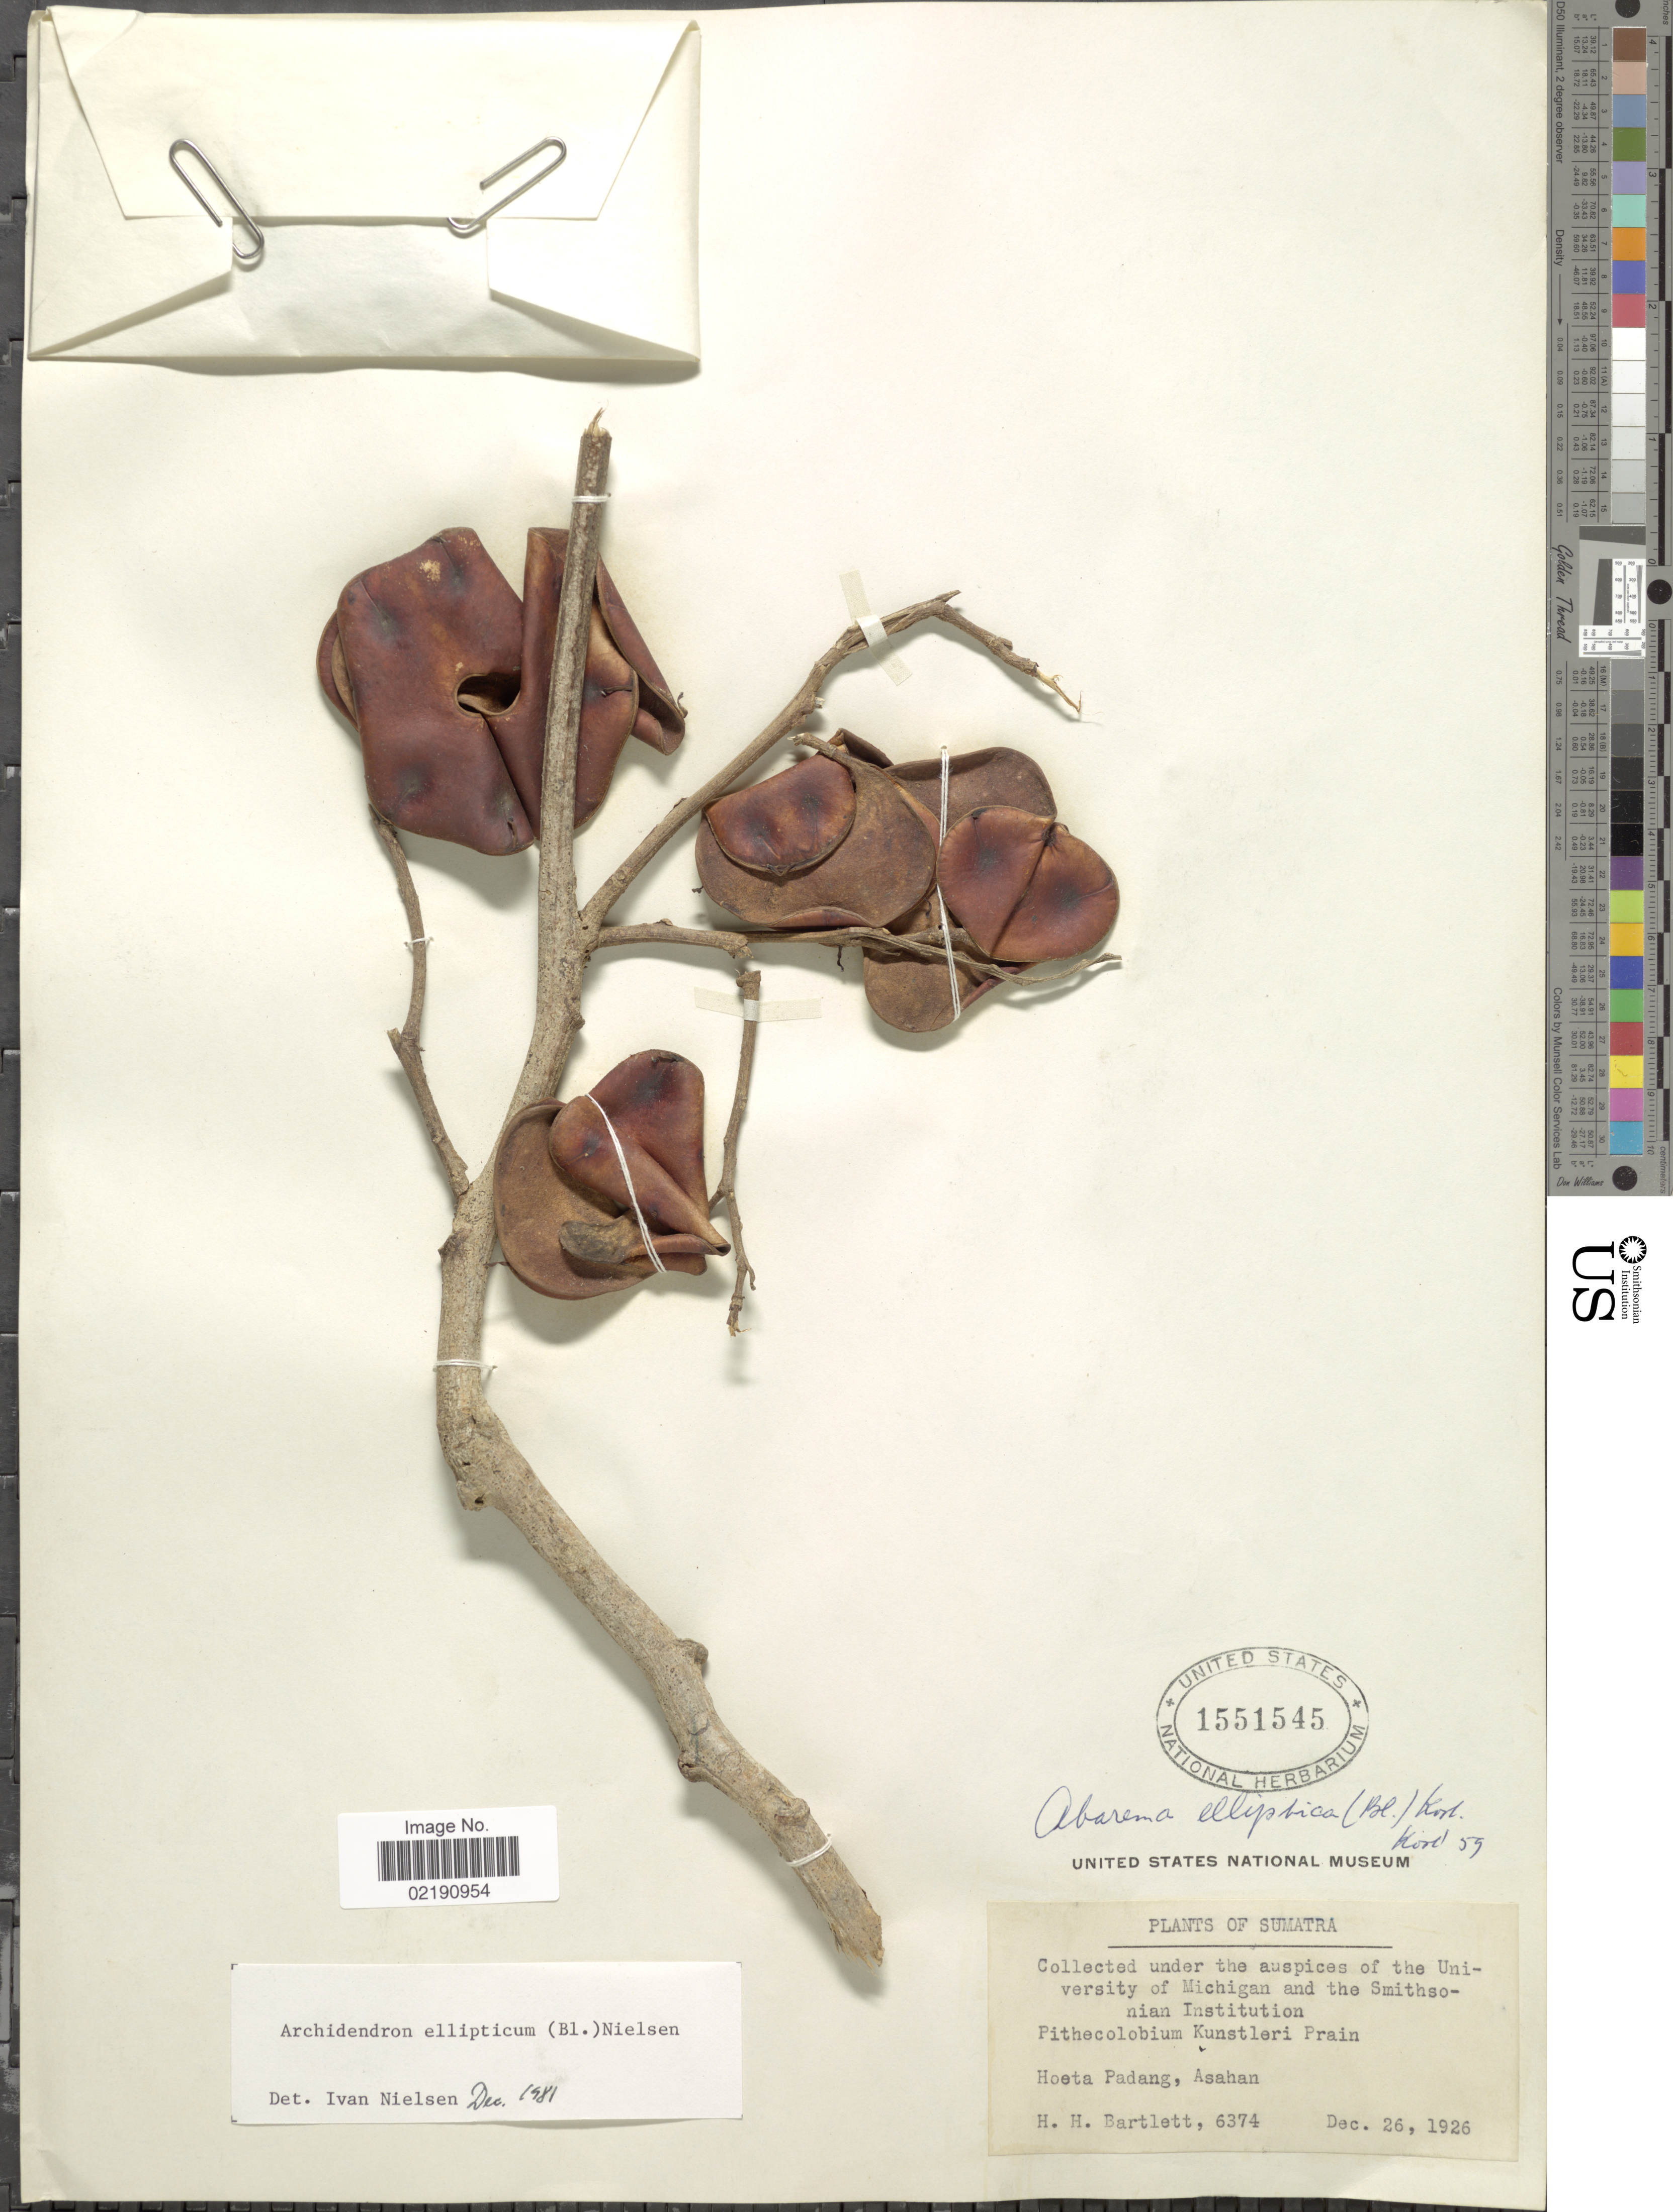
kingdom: Plantae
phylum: Tracheophyta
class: Magnoliopsida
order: Fabales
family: Fabaceae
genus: Archidendron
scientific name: Archidendron ellipticum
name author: (Blume) I.C. Nielsen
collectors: H. H. Bartlett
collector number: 6374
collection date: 1926-12-26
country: Indonesia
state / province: Sumatra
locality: Hoeta Padang, Asahan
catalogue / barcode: US 1551545